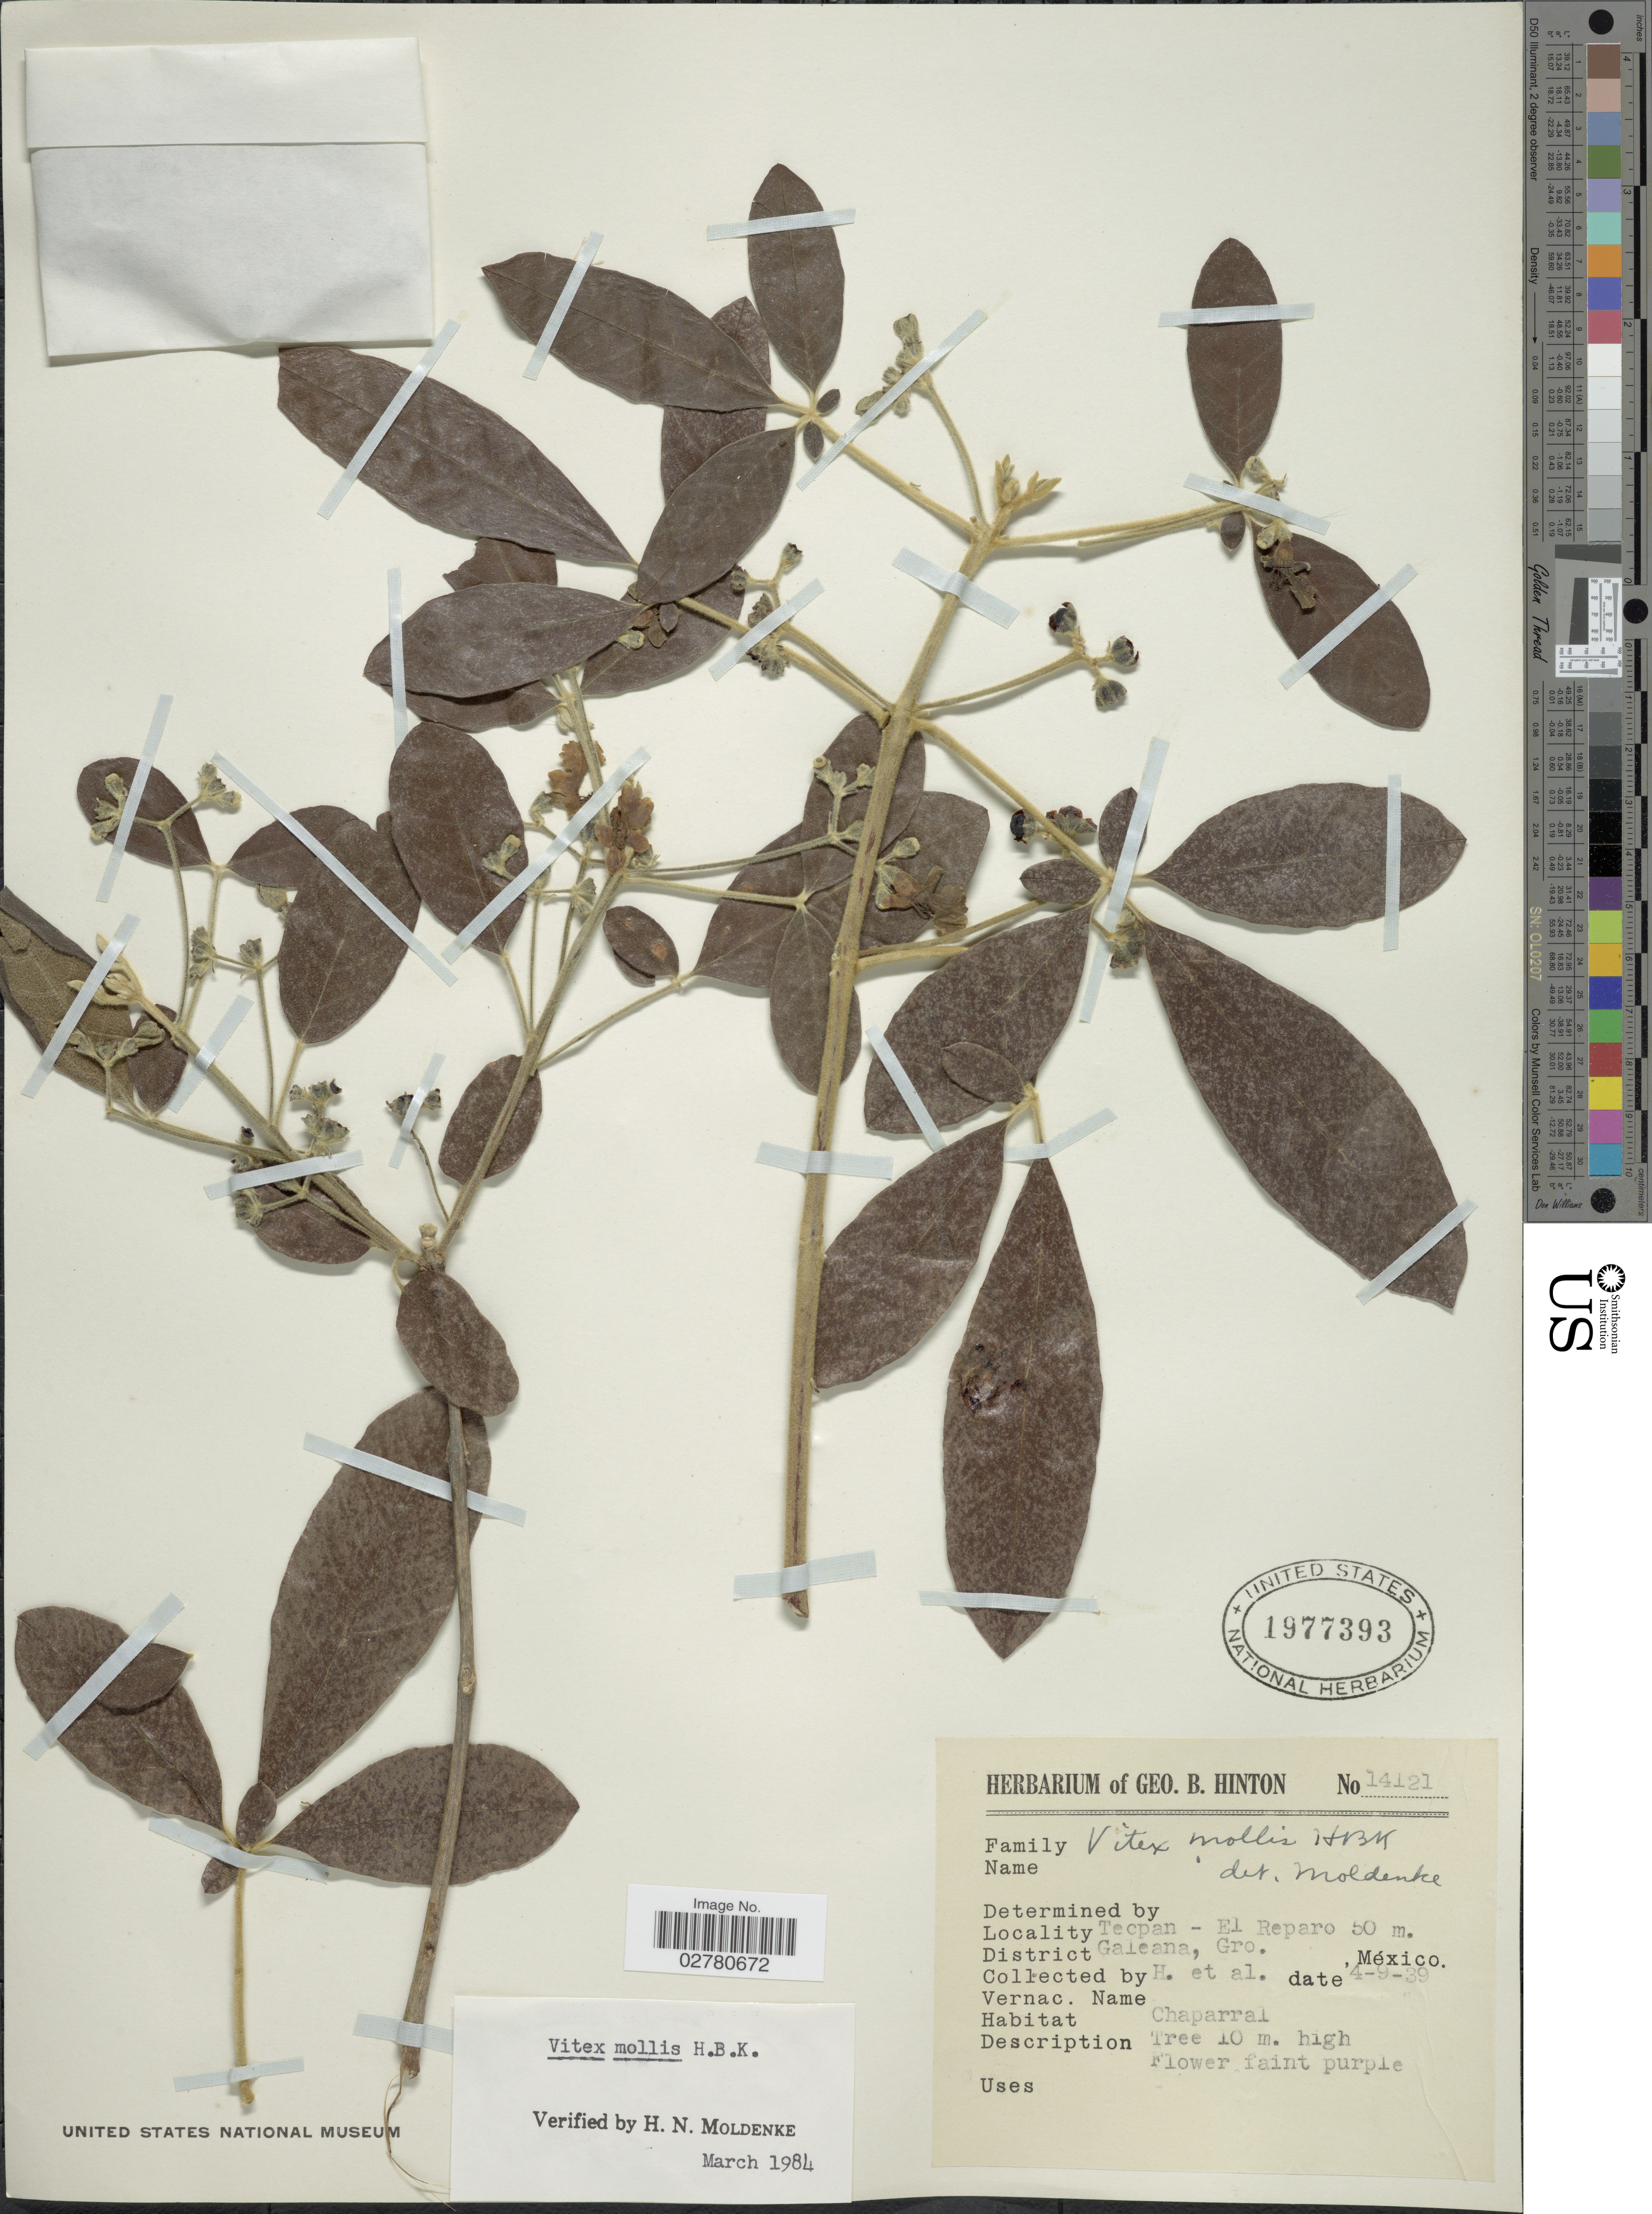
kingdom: Plantae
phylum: Tracheophyta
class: Magnoliopsida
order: Lamiales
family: Lamiaceae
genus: Vitex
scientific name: Vitex mollis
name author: Kunth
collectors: G. B. Hinton & et al.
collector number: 14121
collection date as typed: Transcribed d/m/y: 9/4/39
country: Mexico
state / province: Guerrero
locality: Tecpan - El Reparo. District Galeana.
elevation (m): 50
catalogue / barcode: US 1977393